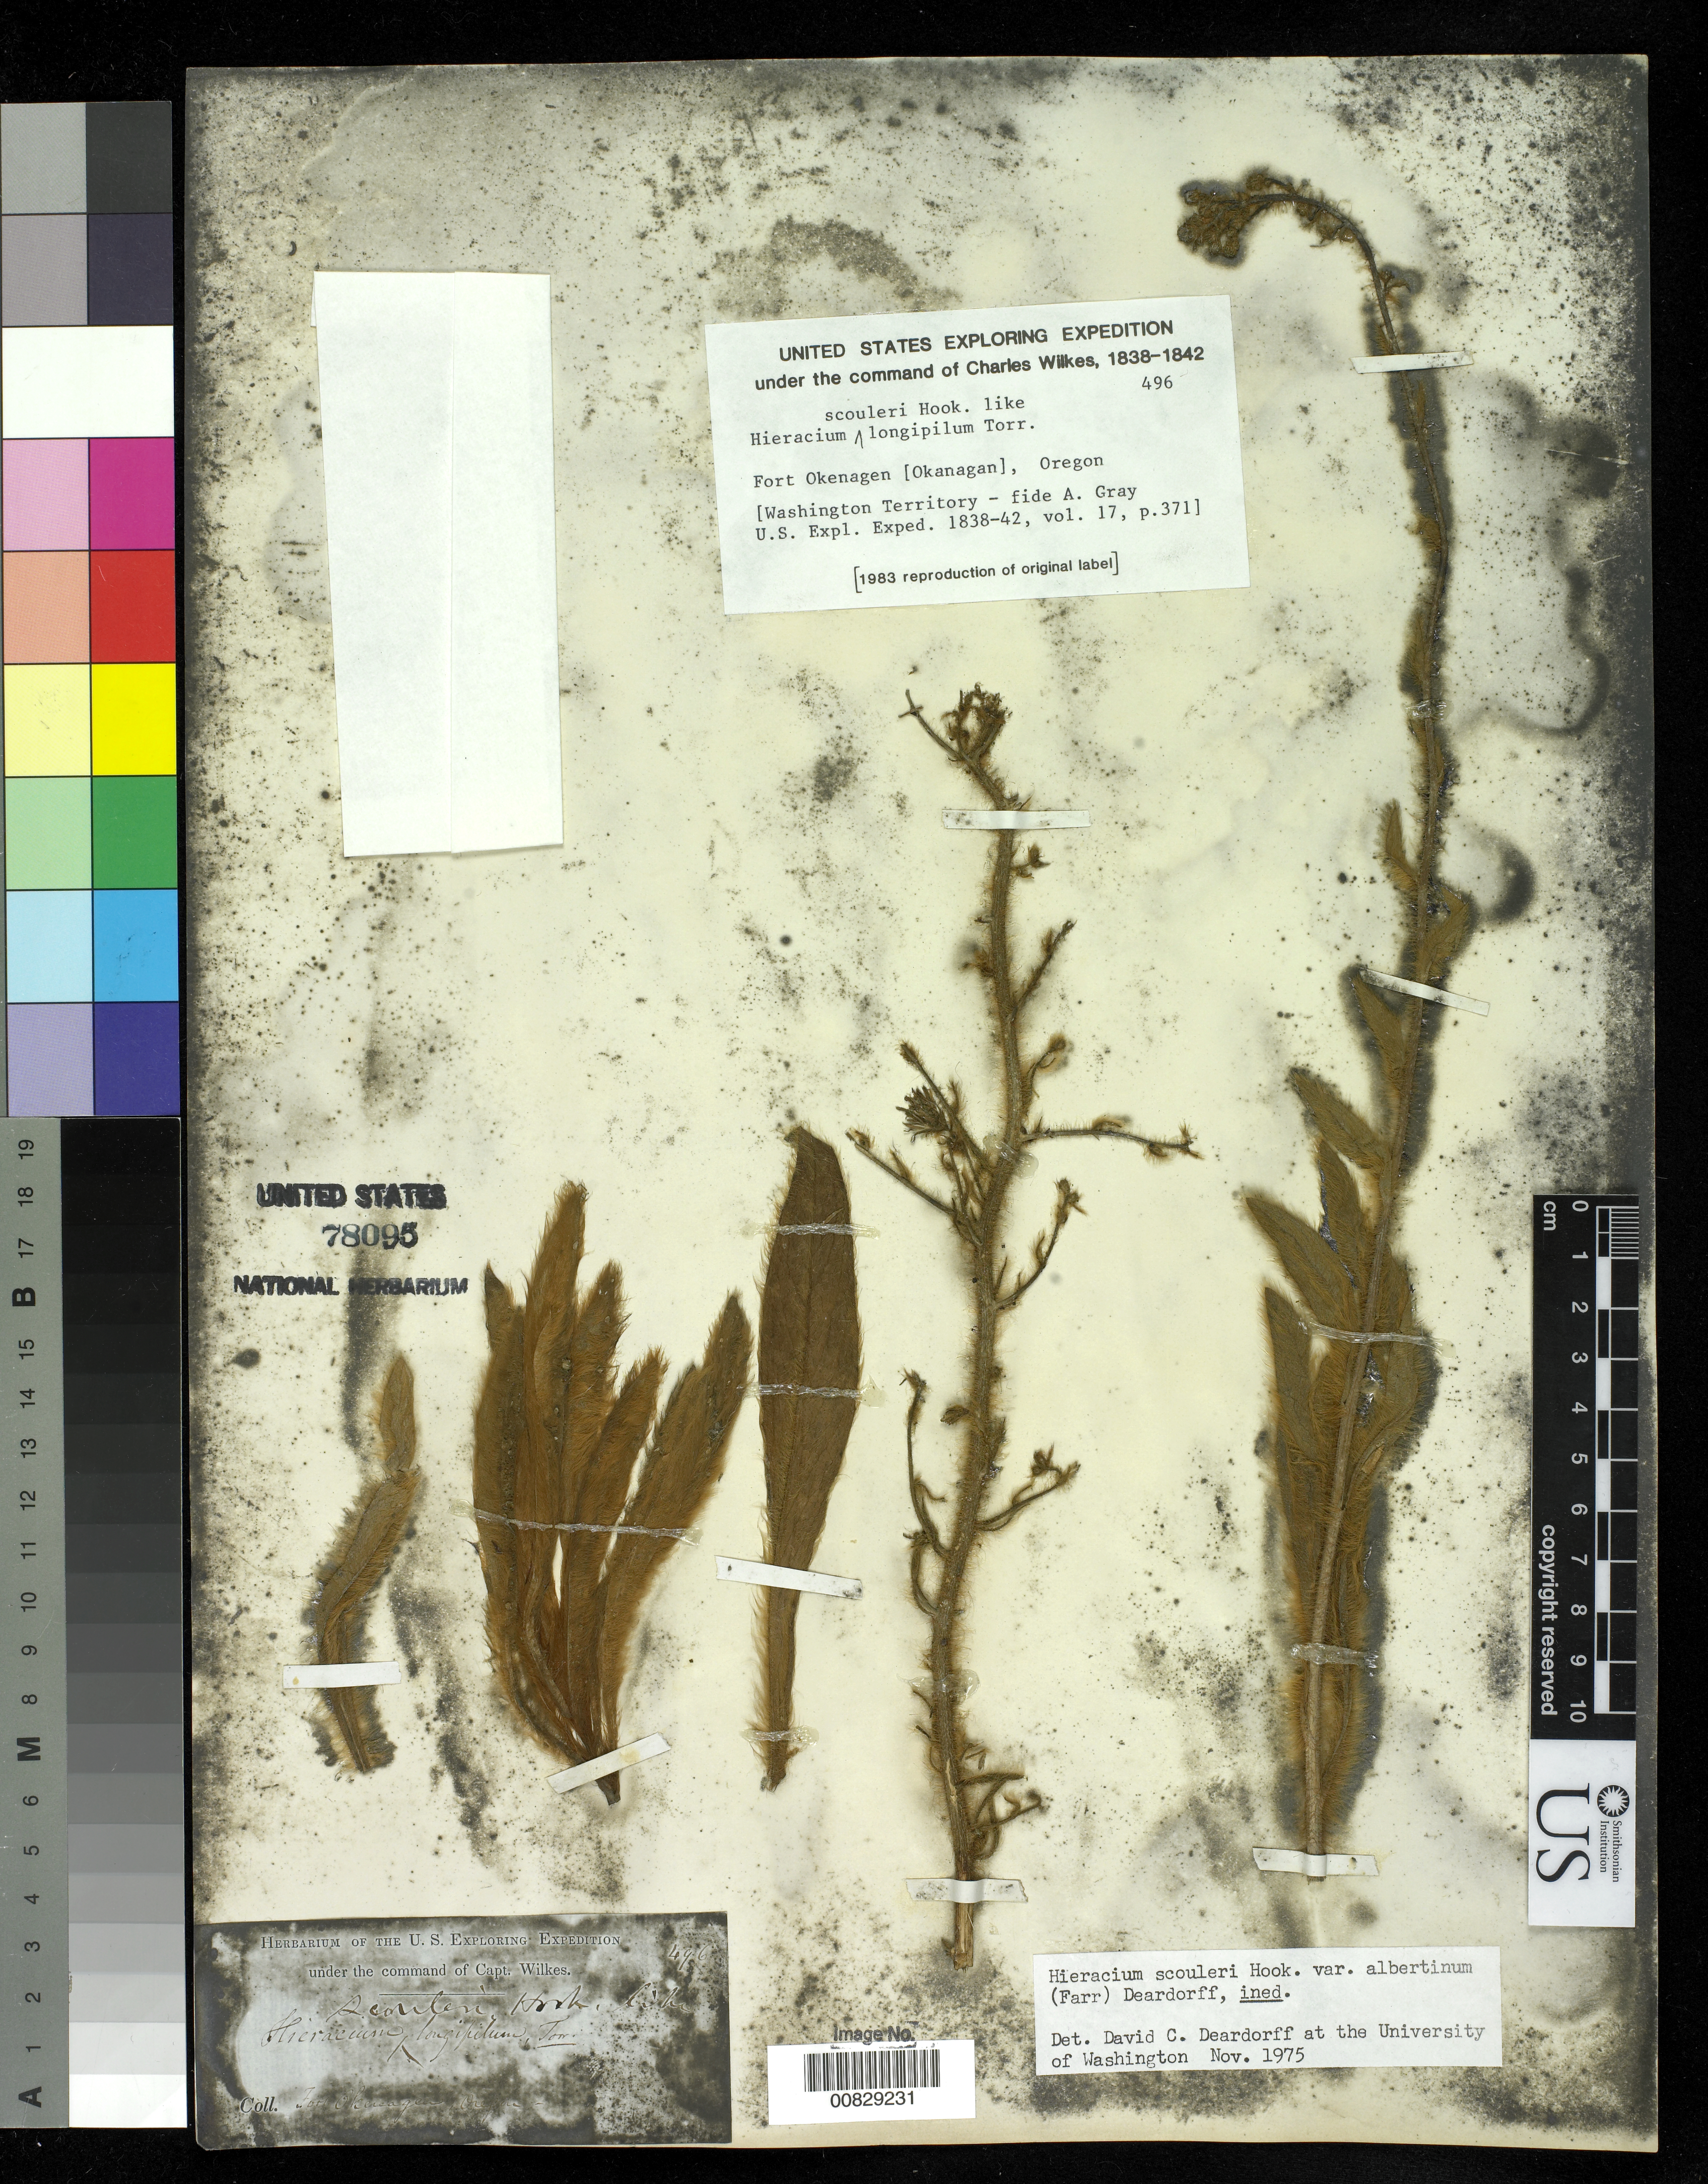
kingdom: Plantae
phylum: Tracheophyta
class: Magnoliopsida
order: Asterales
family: Asteraceae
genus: Hieracium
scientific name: Hieracium scouleri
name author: Hook.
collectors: Wilkes Explor. Exped.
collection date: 1838/1842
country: United States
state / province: Oregon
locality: Fort Okanagan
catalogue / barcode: US 78095